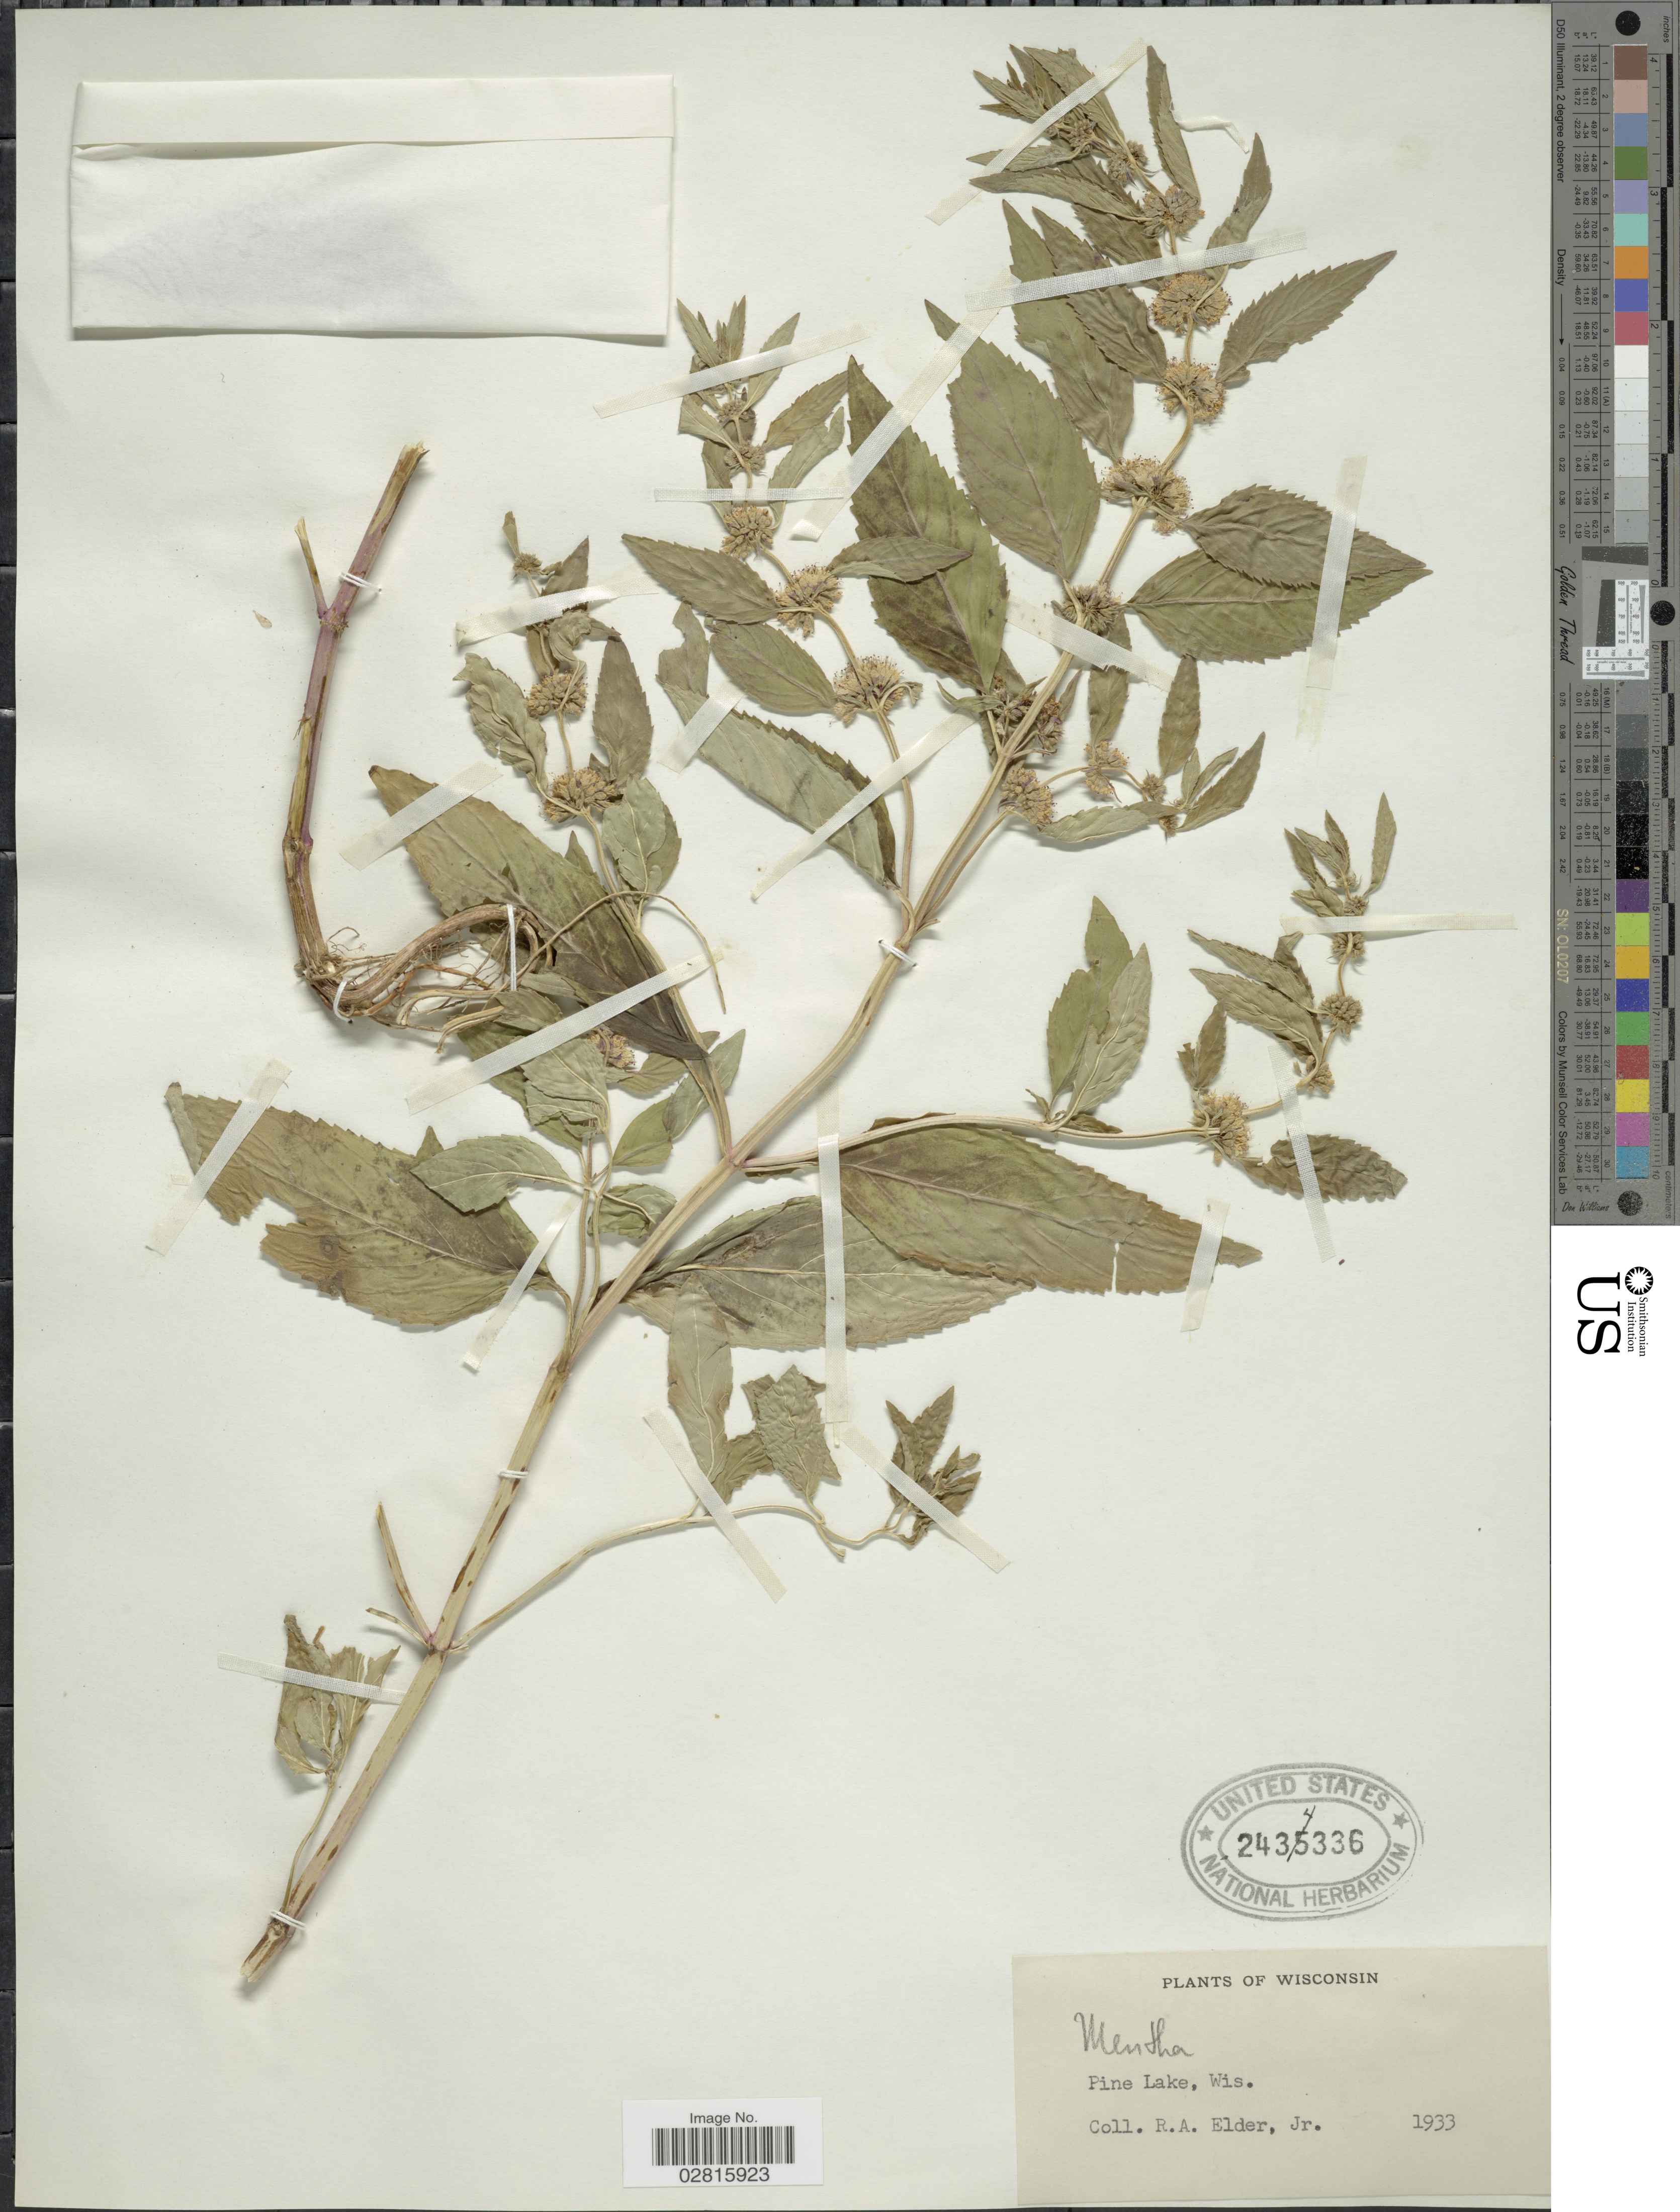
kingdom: Plantae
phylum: Tracheophyta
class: Magnoliopsida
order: Lamiales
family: Lamiaceae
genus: Mentha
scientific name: Mentha sp.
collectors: R. Elder Jr.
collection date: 1933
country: United States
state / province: Wisconsin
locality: Pine Lake, Wis.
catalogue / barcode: US 2434336